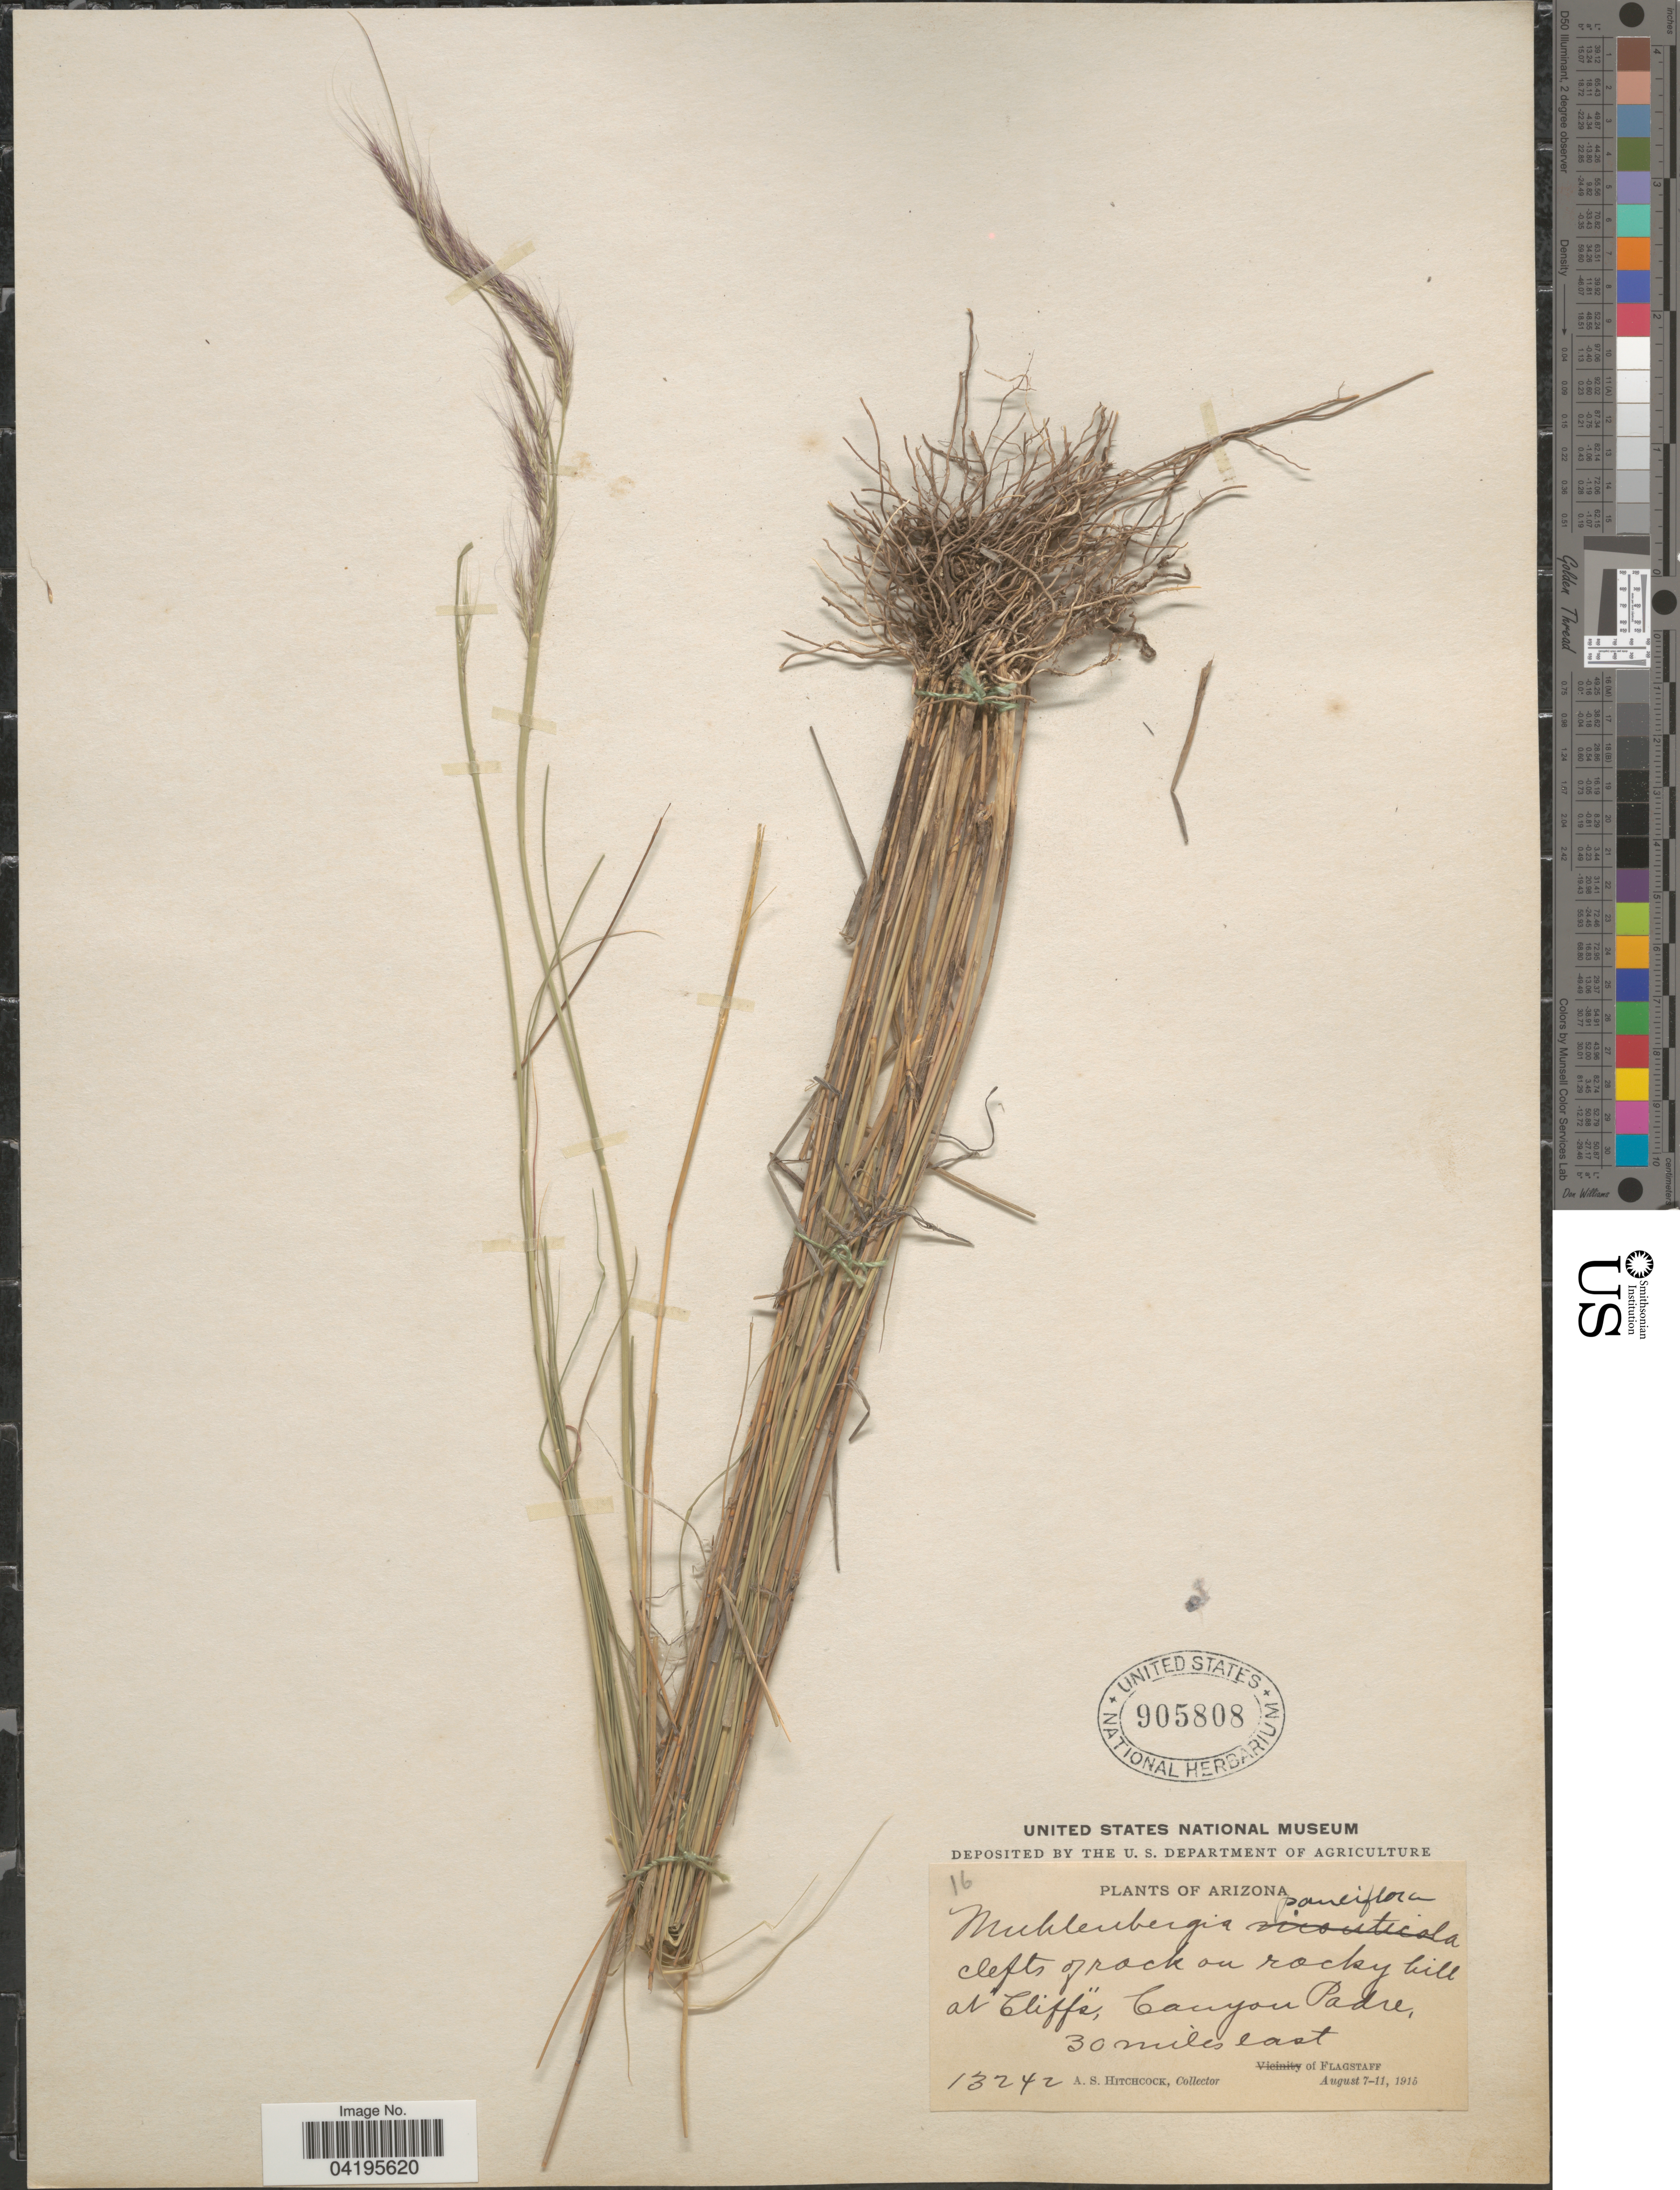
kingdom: Plantae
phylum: Tracheophyta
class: Liliopsida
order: Poales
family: Poaceae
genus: Muhlenbergia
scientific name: Muhlenbergia pauciflora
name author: Buckley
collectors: A. S. Hitchcock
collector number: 13242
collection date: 1915-08-07/1915-08-11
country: United States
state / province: Arizona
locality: Clefts of rock on rocky hill at "Cliffs", Canyon Padre, 30 miles east. Flagstaff.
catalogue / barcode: US 905808